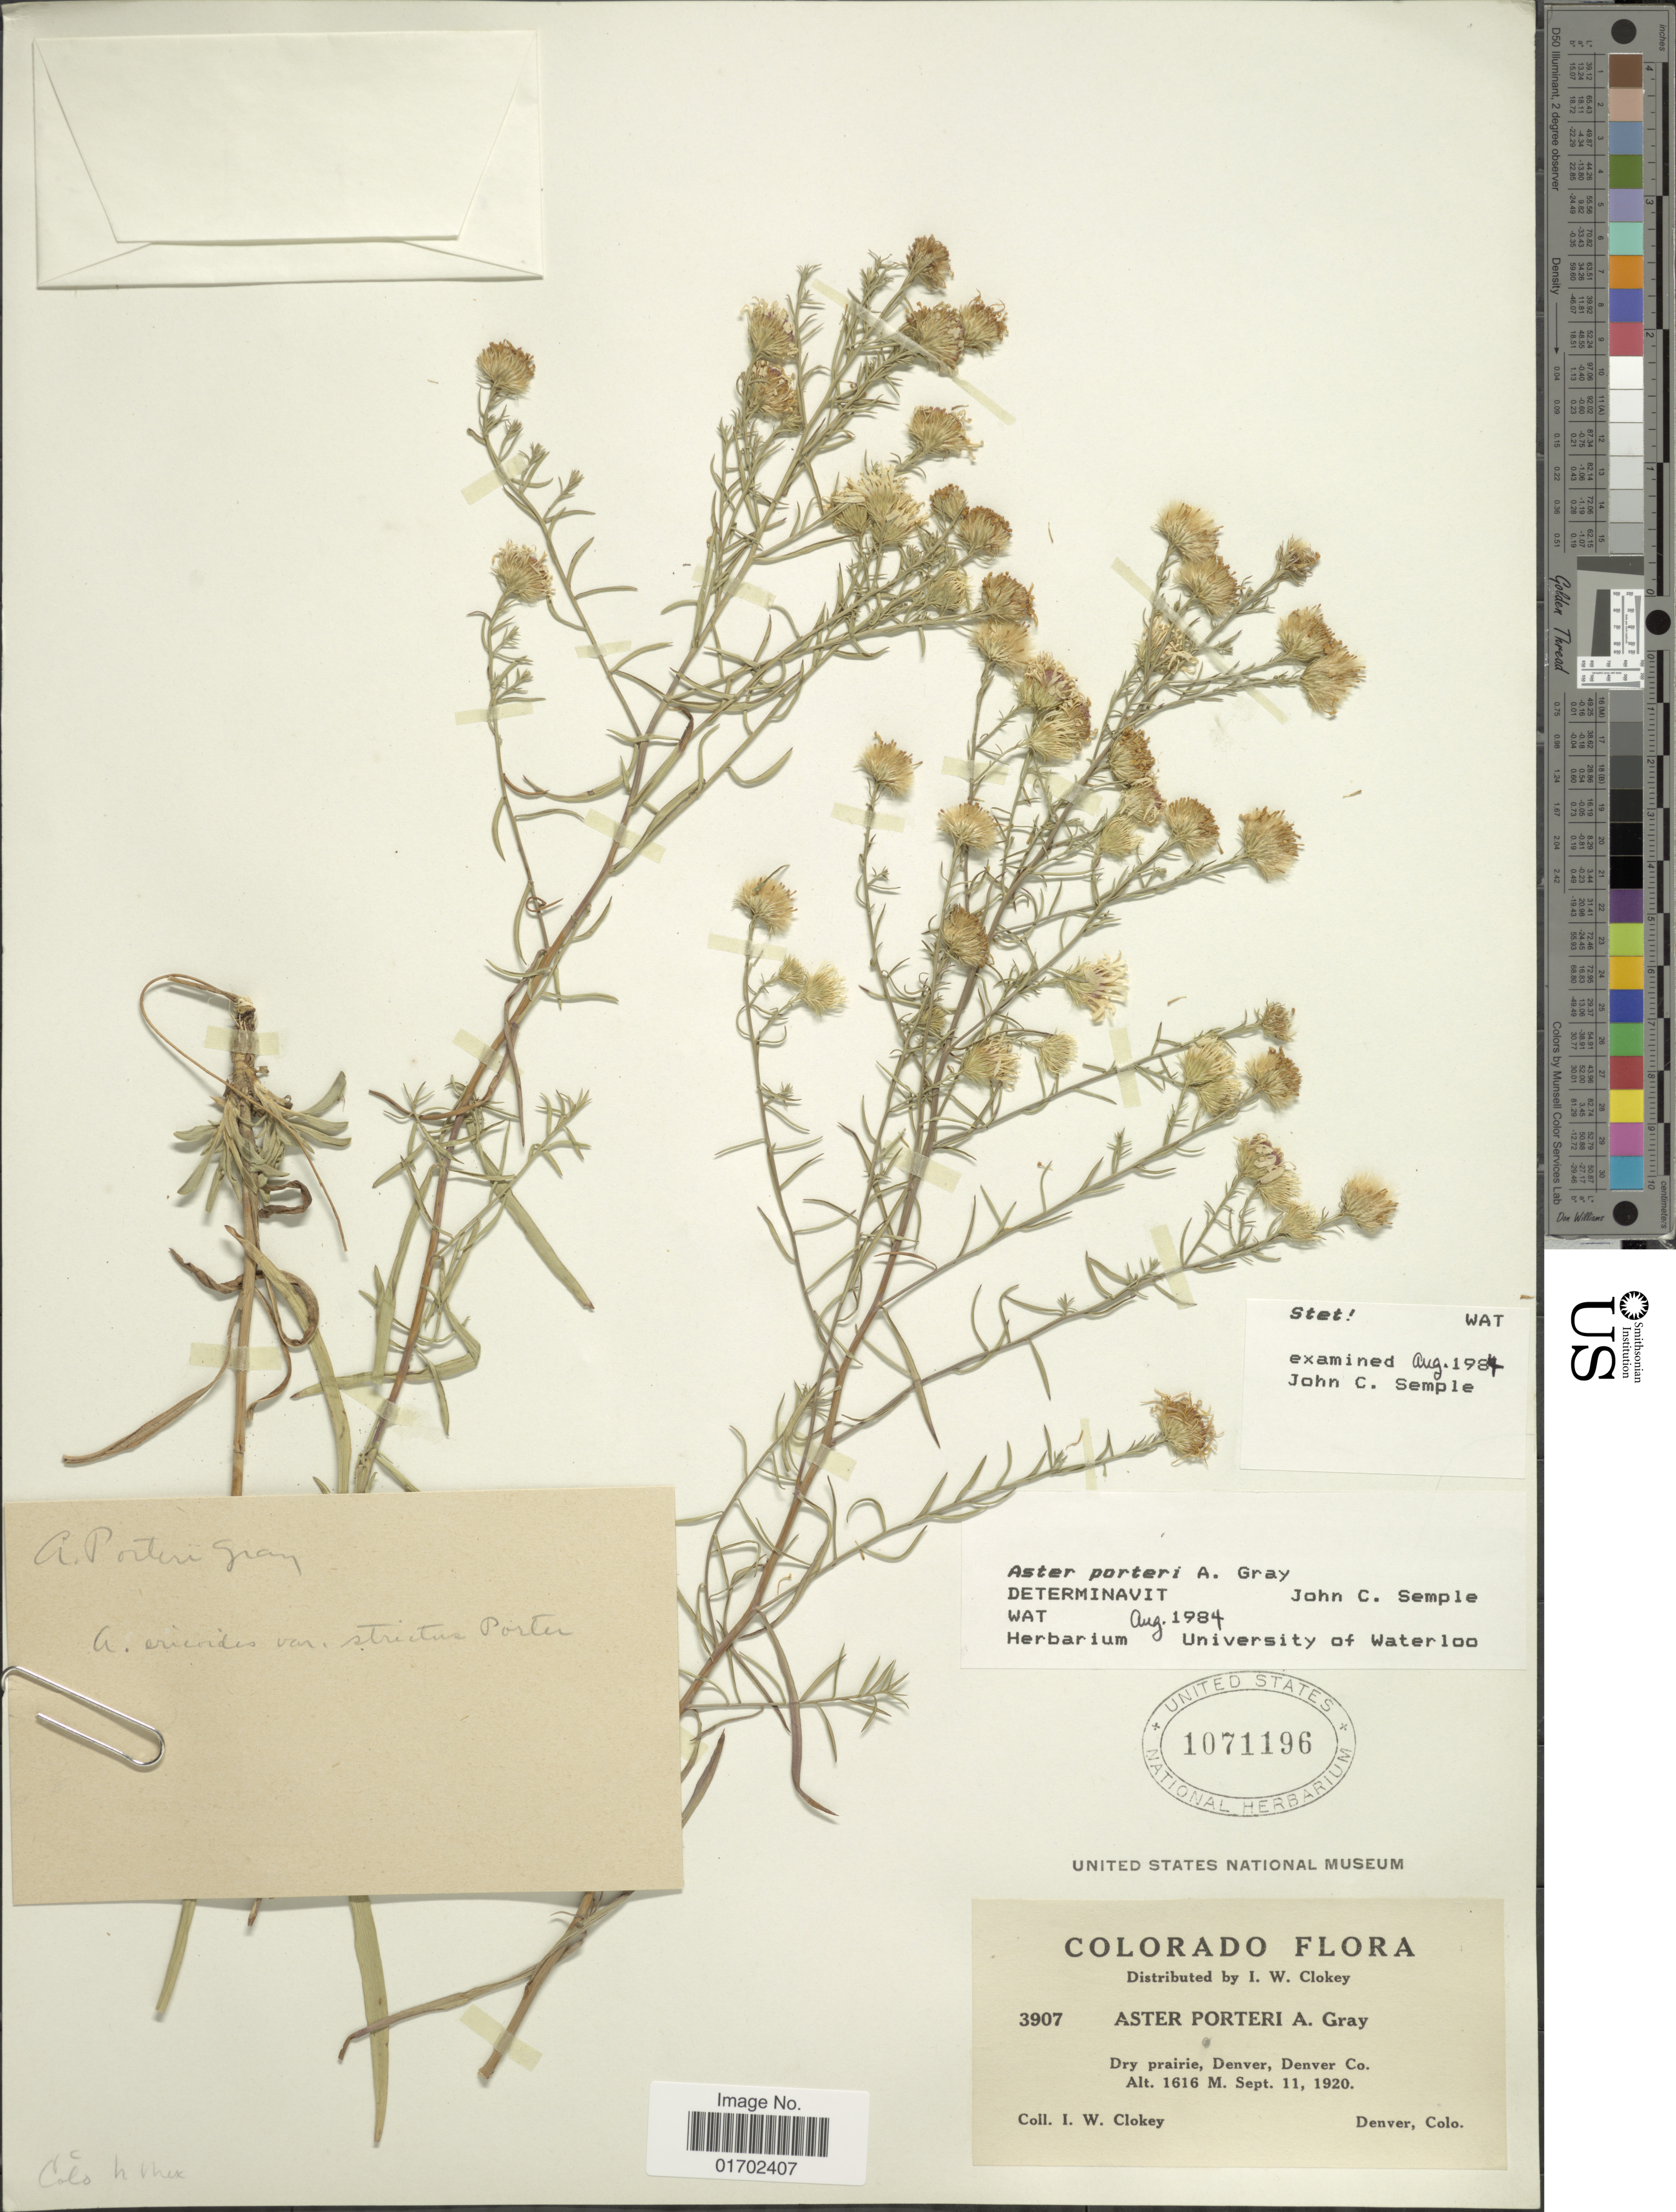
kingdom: Plantae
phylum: Tracheophyta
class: Magnoliopsida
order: Asterales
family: Asteraceae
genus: Symphyotrichum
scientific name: Symphyotrichum porteri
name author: (A. Gray) G.L. Nesom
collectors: I. W. Clokey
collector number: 3907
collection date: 1920-09-11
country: United States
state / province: Colorado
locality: Colorado. Dry prairie, Denver, Denver Co.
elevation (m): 1616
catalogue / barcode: US 1071196